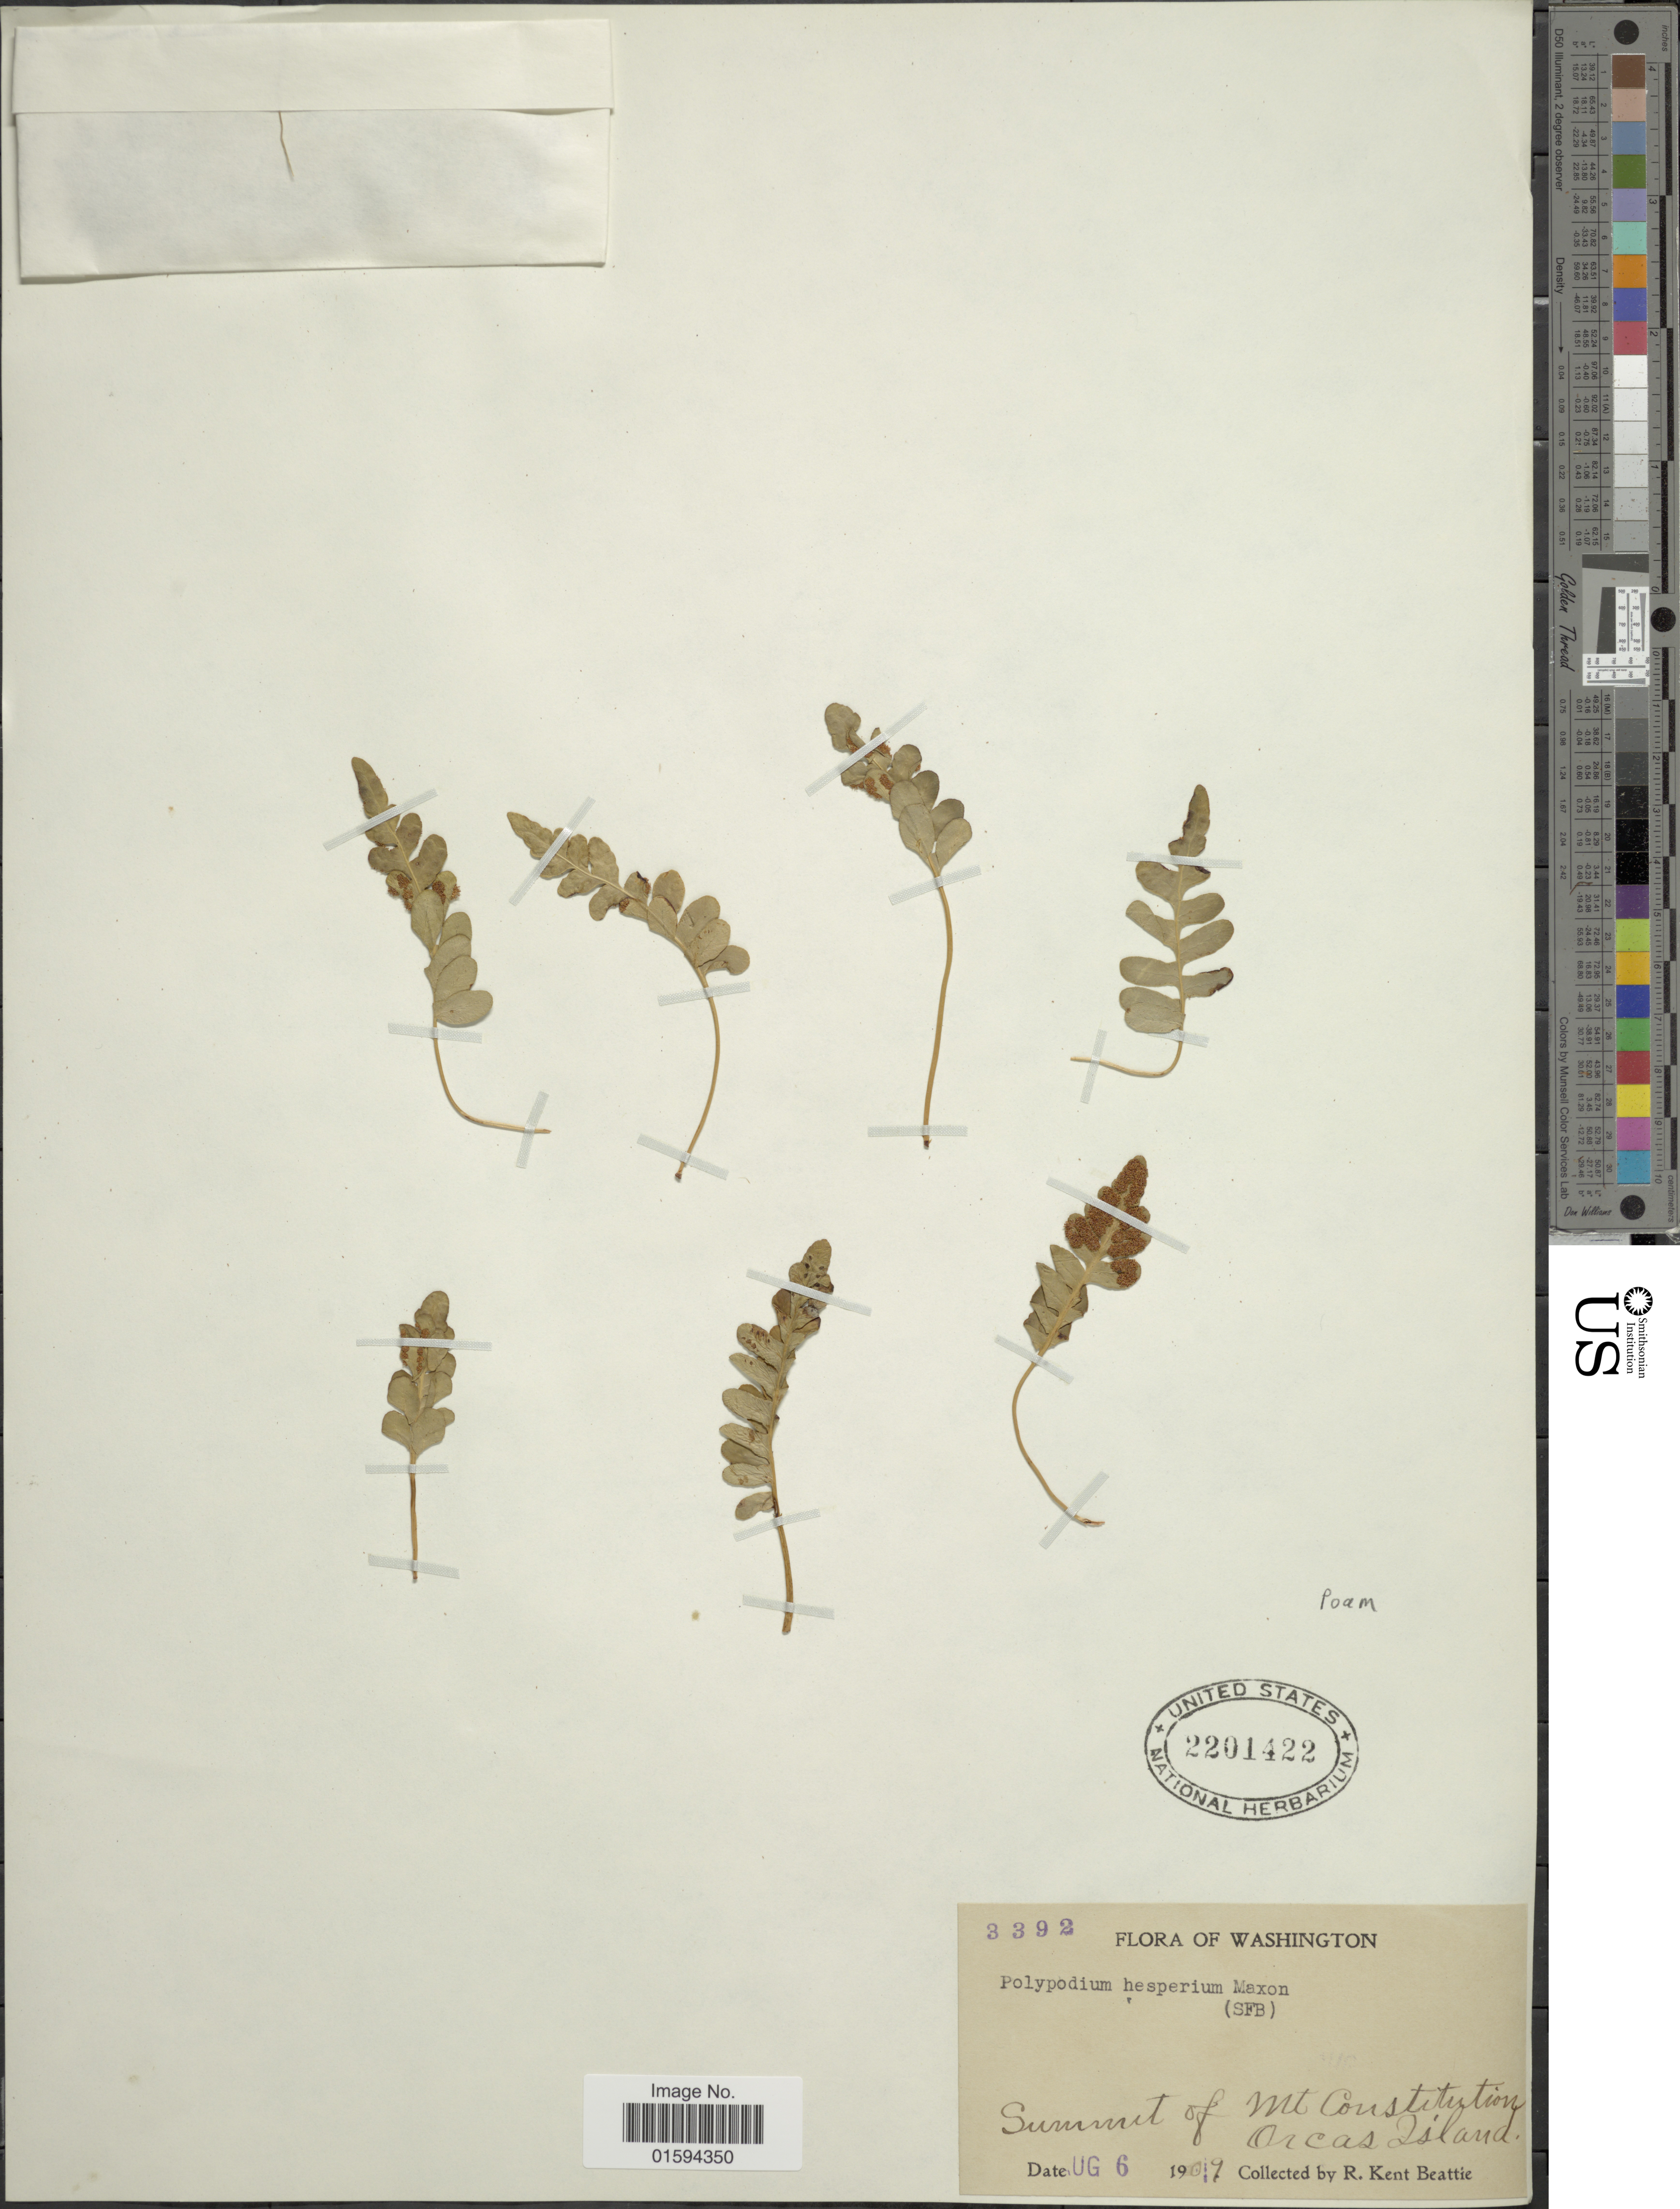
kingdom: Plantae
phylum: Tracheophyta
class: Polypodiopsida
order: Polypodiales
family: Polypodiaceae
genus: Polypodium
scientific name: Polypodium amorphum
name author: Suksd.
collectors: R. K. Beattie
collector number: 3392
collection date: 1909-08-06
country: United States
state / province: Washington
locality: Summit of Mt Constitution Orcas Island.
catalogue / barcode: US 2201422